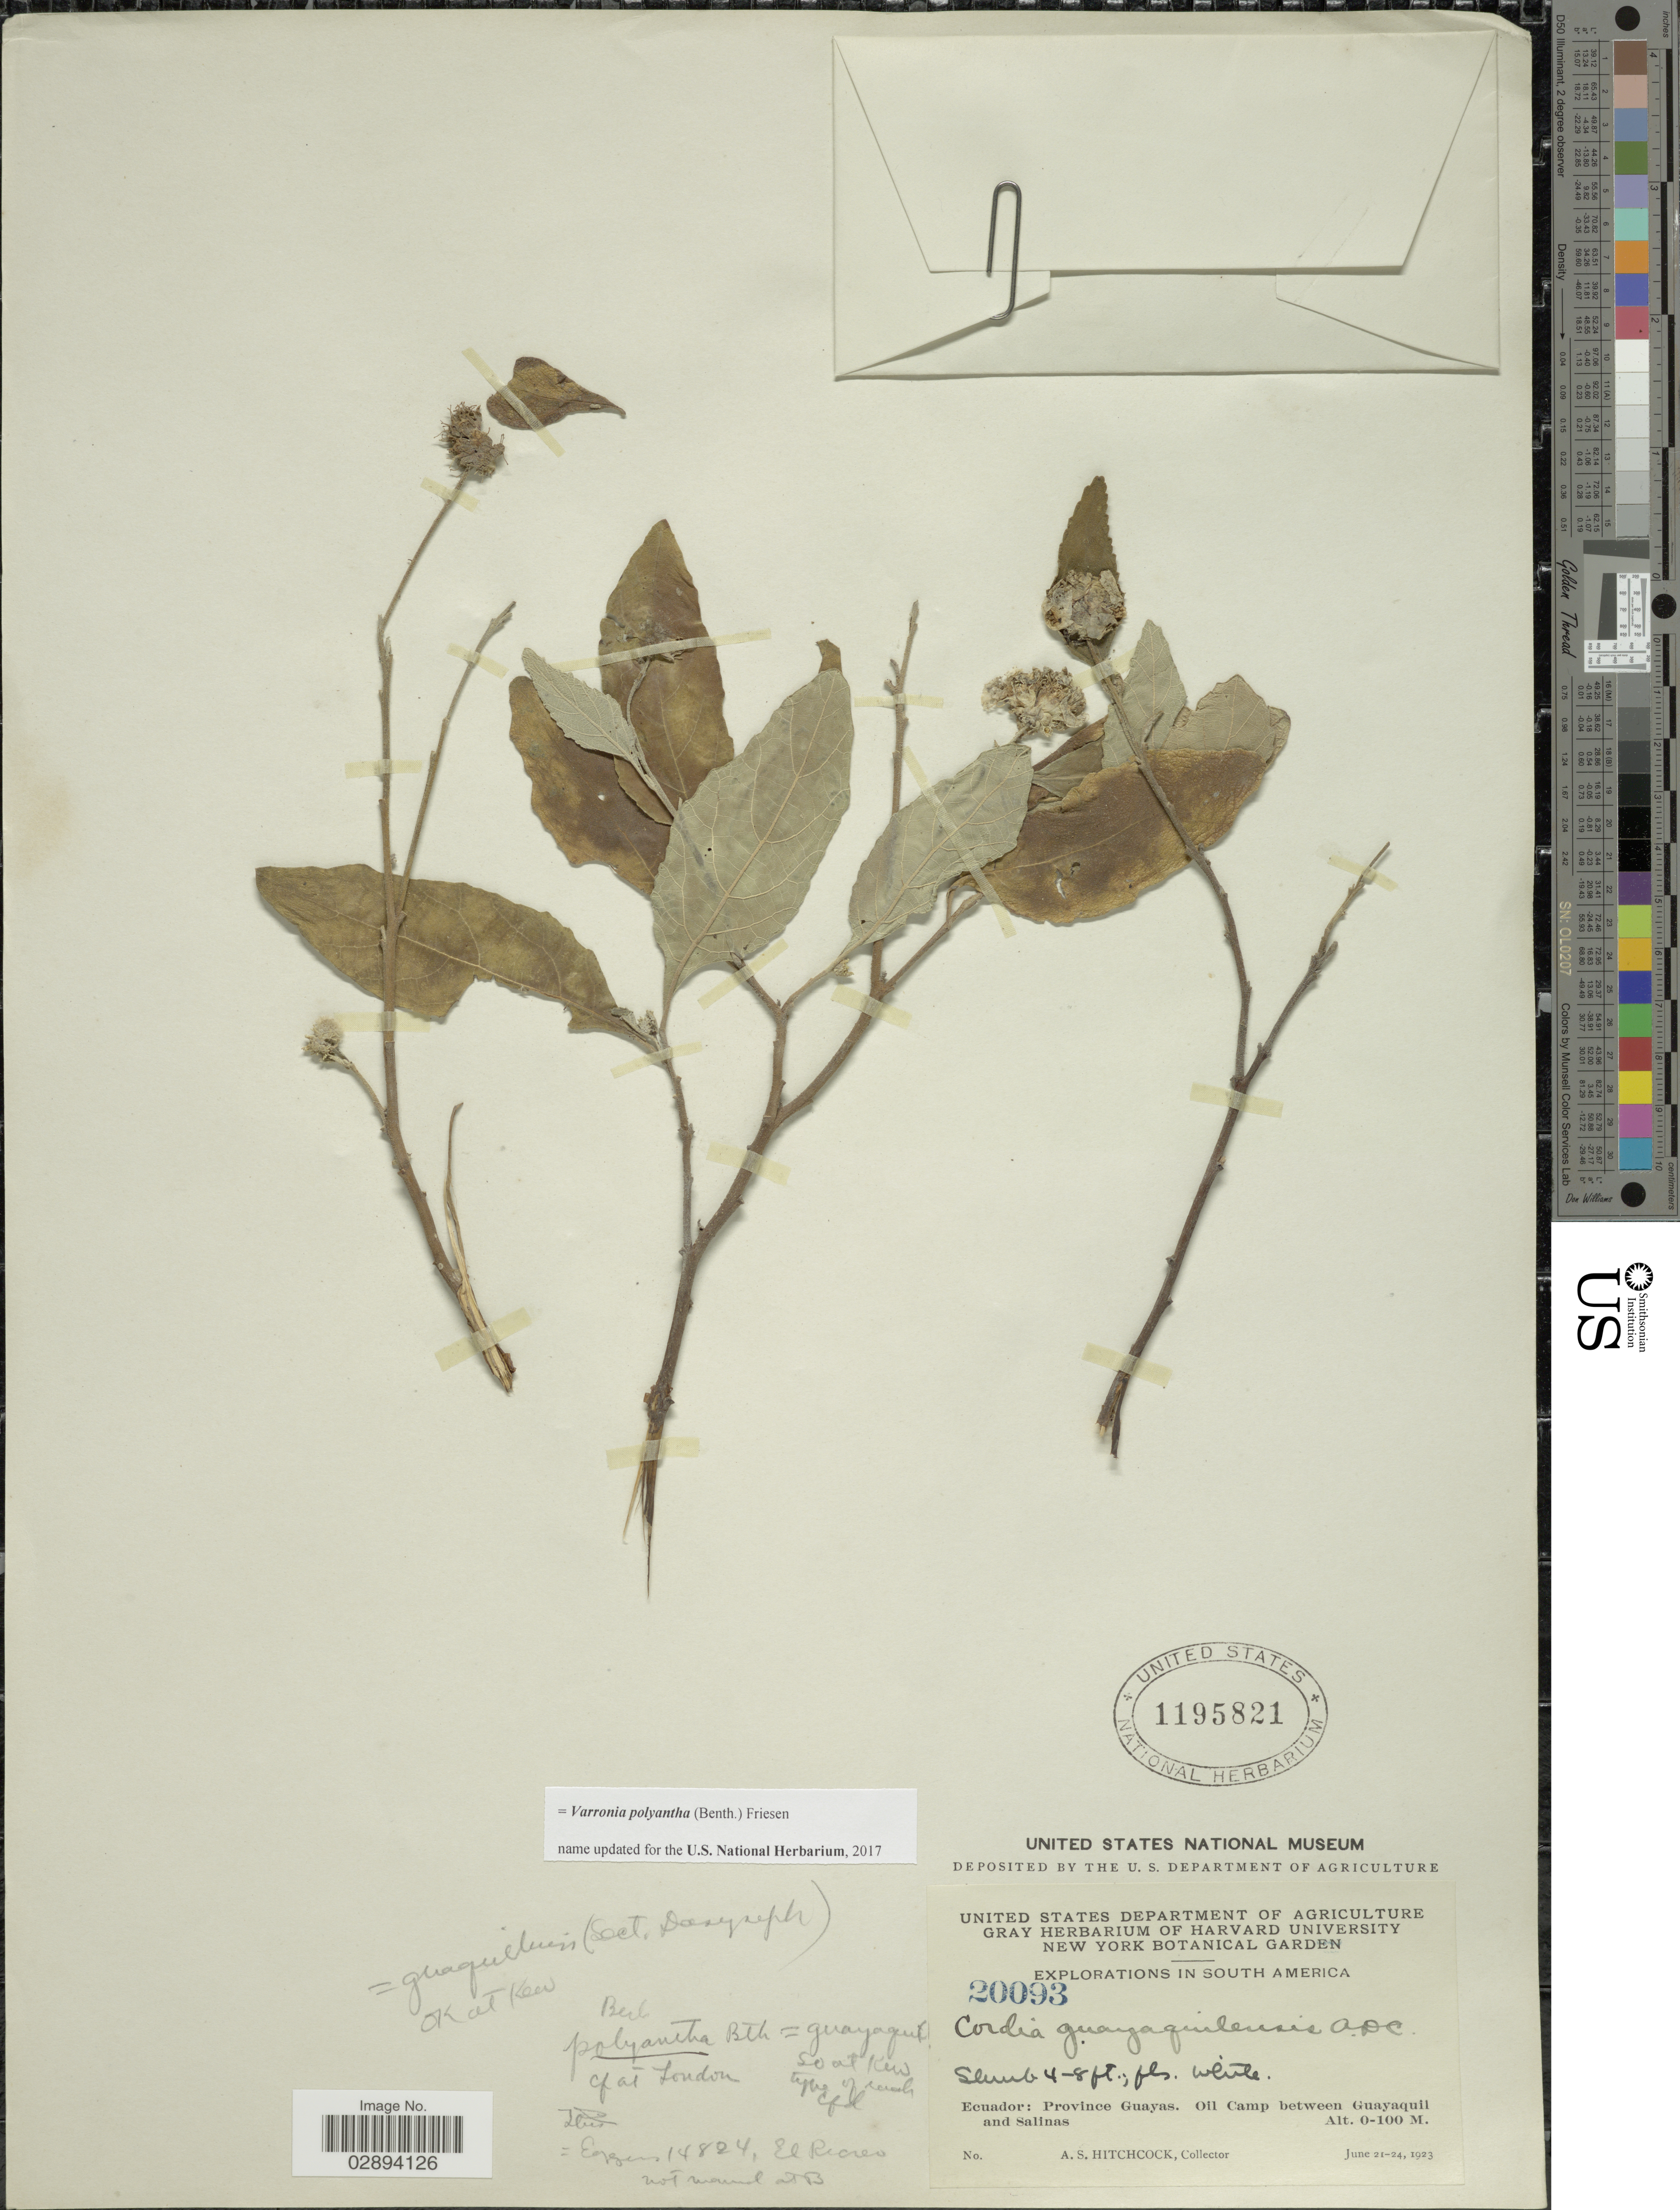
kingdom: Plantae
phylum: Tracheophyta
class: Magnoliopsida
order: Boraginales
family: Cordiaceae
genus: Varronia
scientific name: Varronia polyantha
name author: (Benth.) Friesen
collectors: A. S. Hitchcock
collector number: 20093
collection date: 1923-06-21/1923-06-24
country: Ecuador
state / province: Guayas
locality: Oil camp between Guayaquil and Salinas.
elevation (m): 0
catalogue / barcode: US 1195821